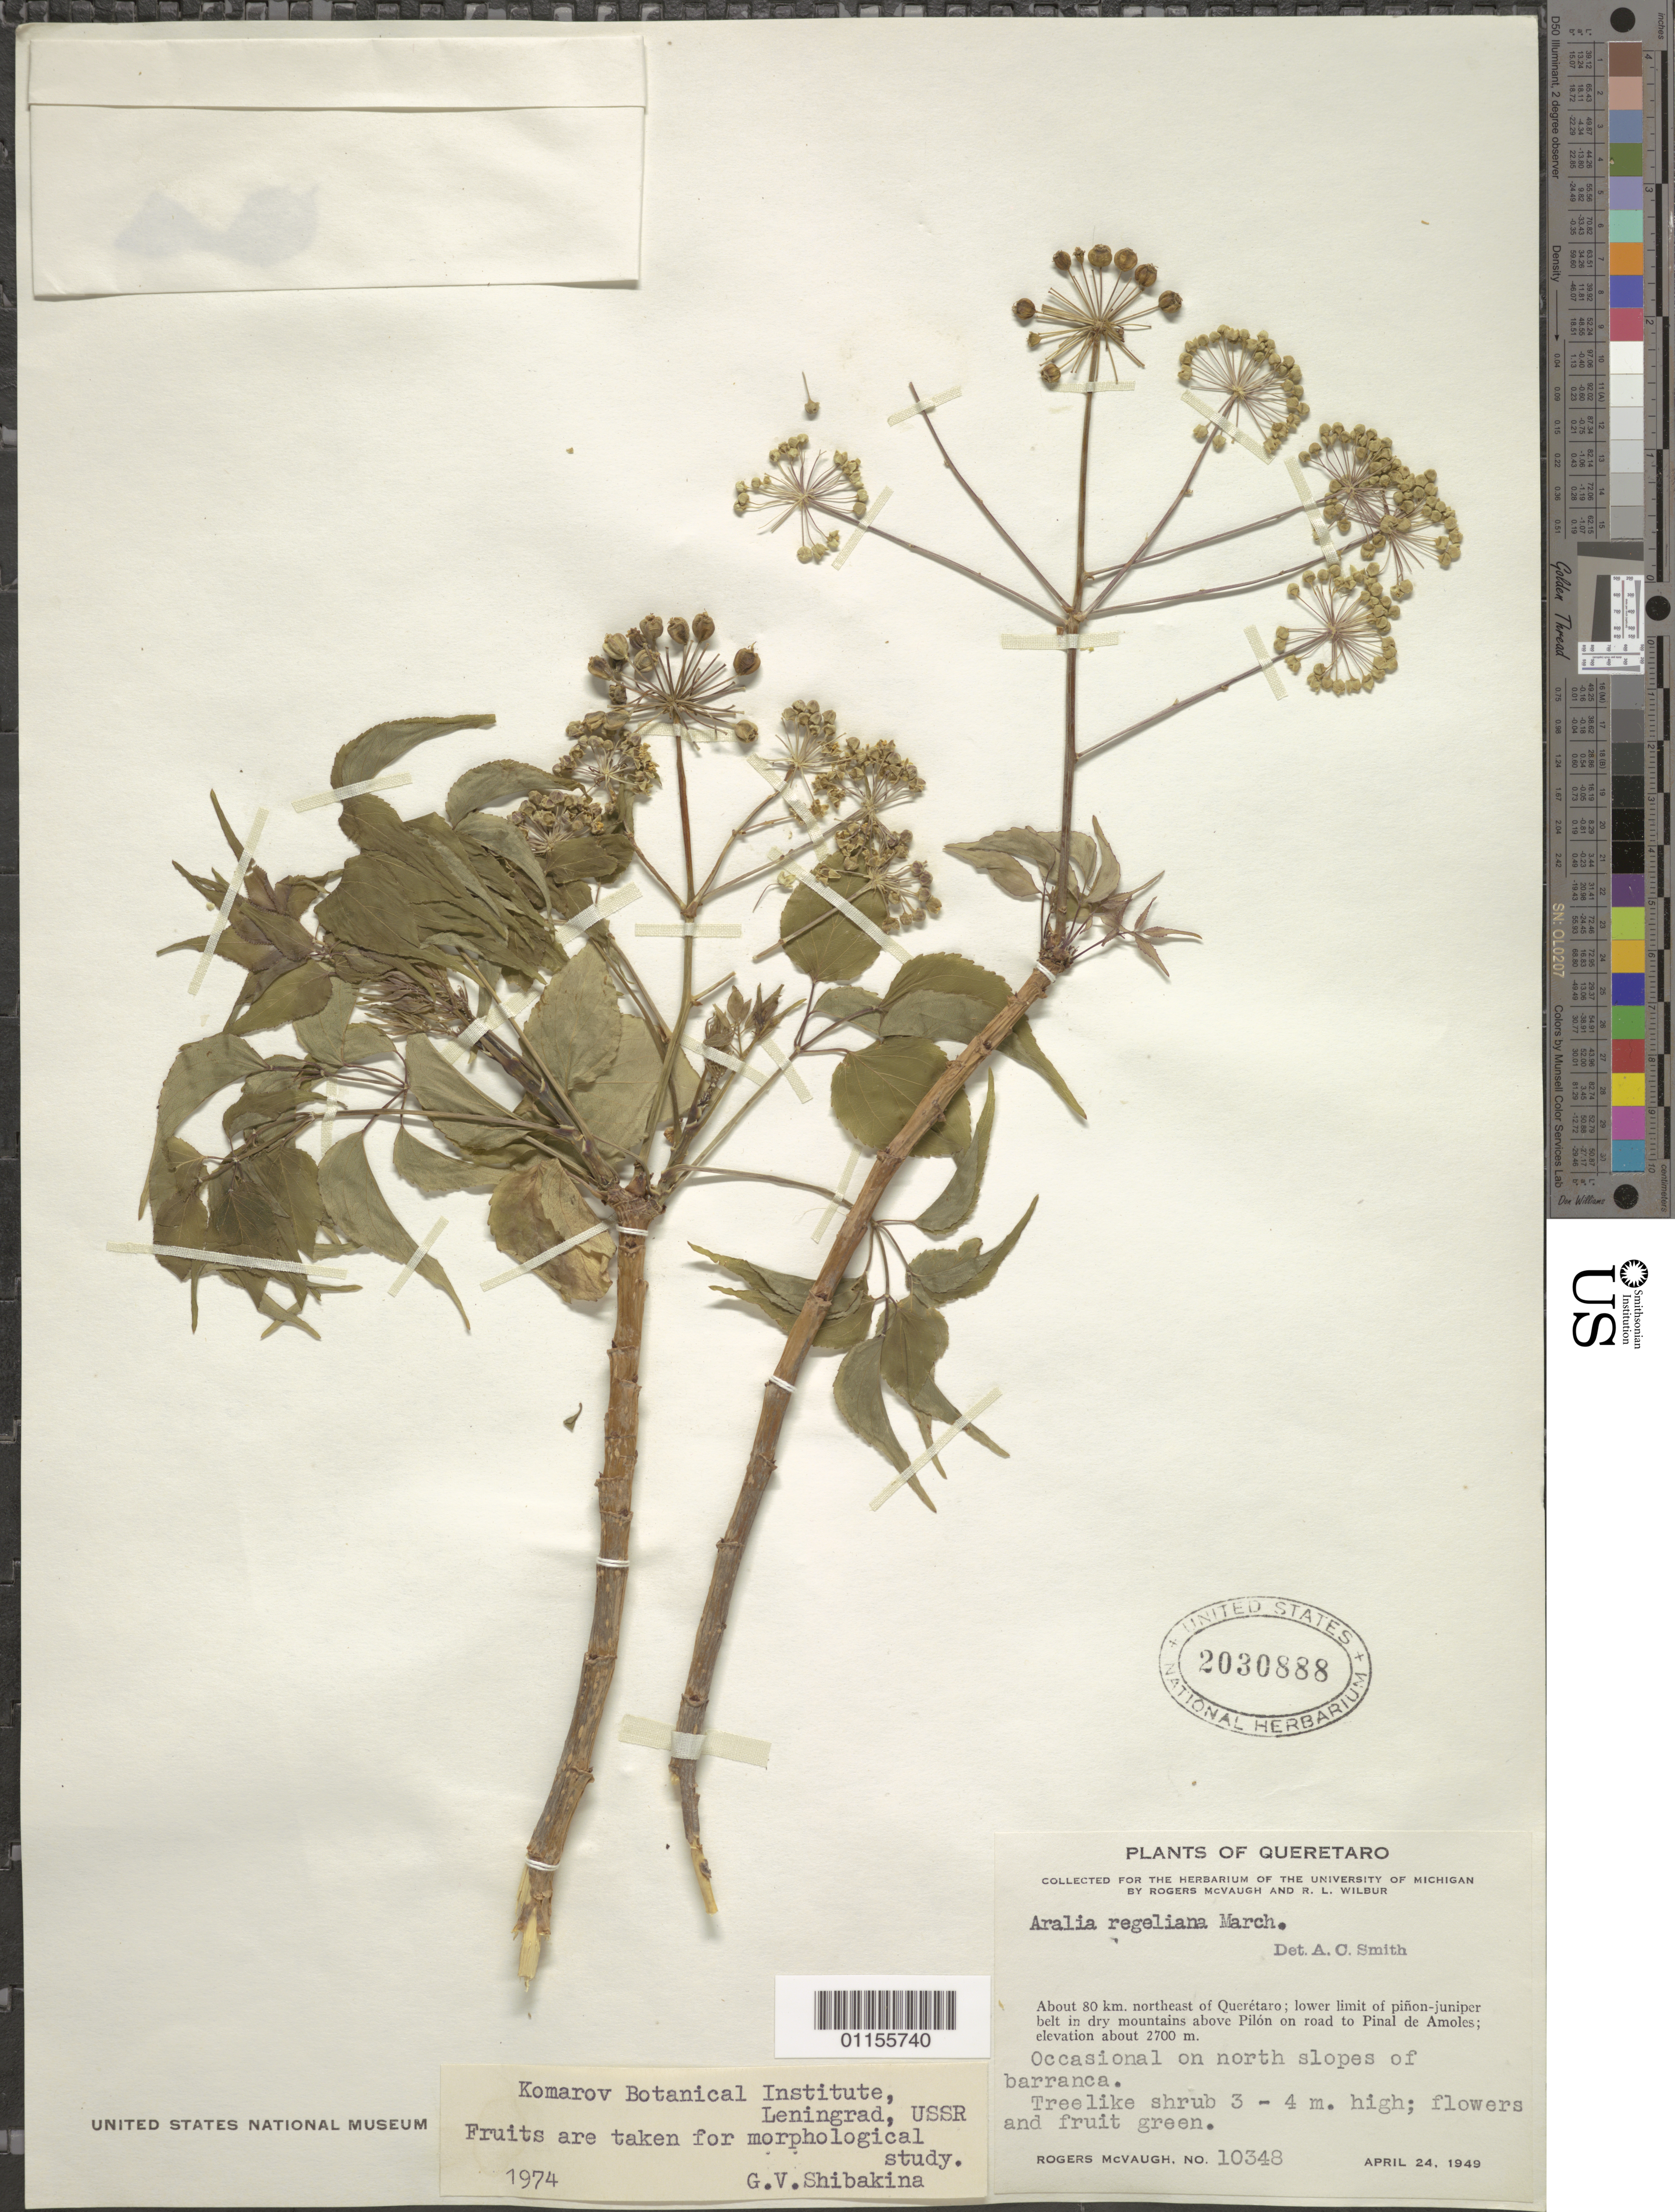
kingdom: Plantae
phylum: Tracheophyta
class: Magnoliopsida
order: Apiales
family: Araliaceae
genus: Aralia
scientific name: Aralia regeliana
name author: Marchal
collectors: M. R. McVaugh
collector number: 10348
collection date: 1949-04-24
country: Mexico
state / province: Querétaro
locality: About 80 km N of Queretaro. Mt above Pilon on Rd to Pinal de Amoles.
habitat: Occasional on N slopes of barranca.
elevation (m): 2700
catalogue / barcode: US 2030888